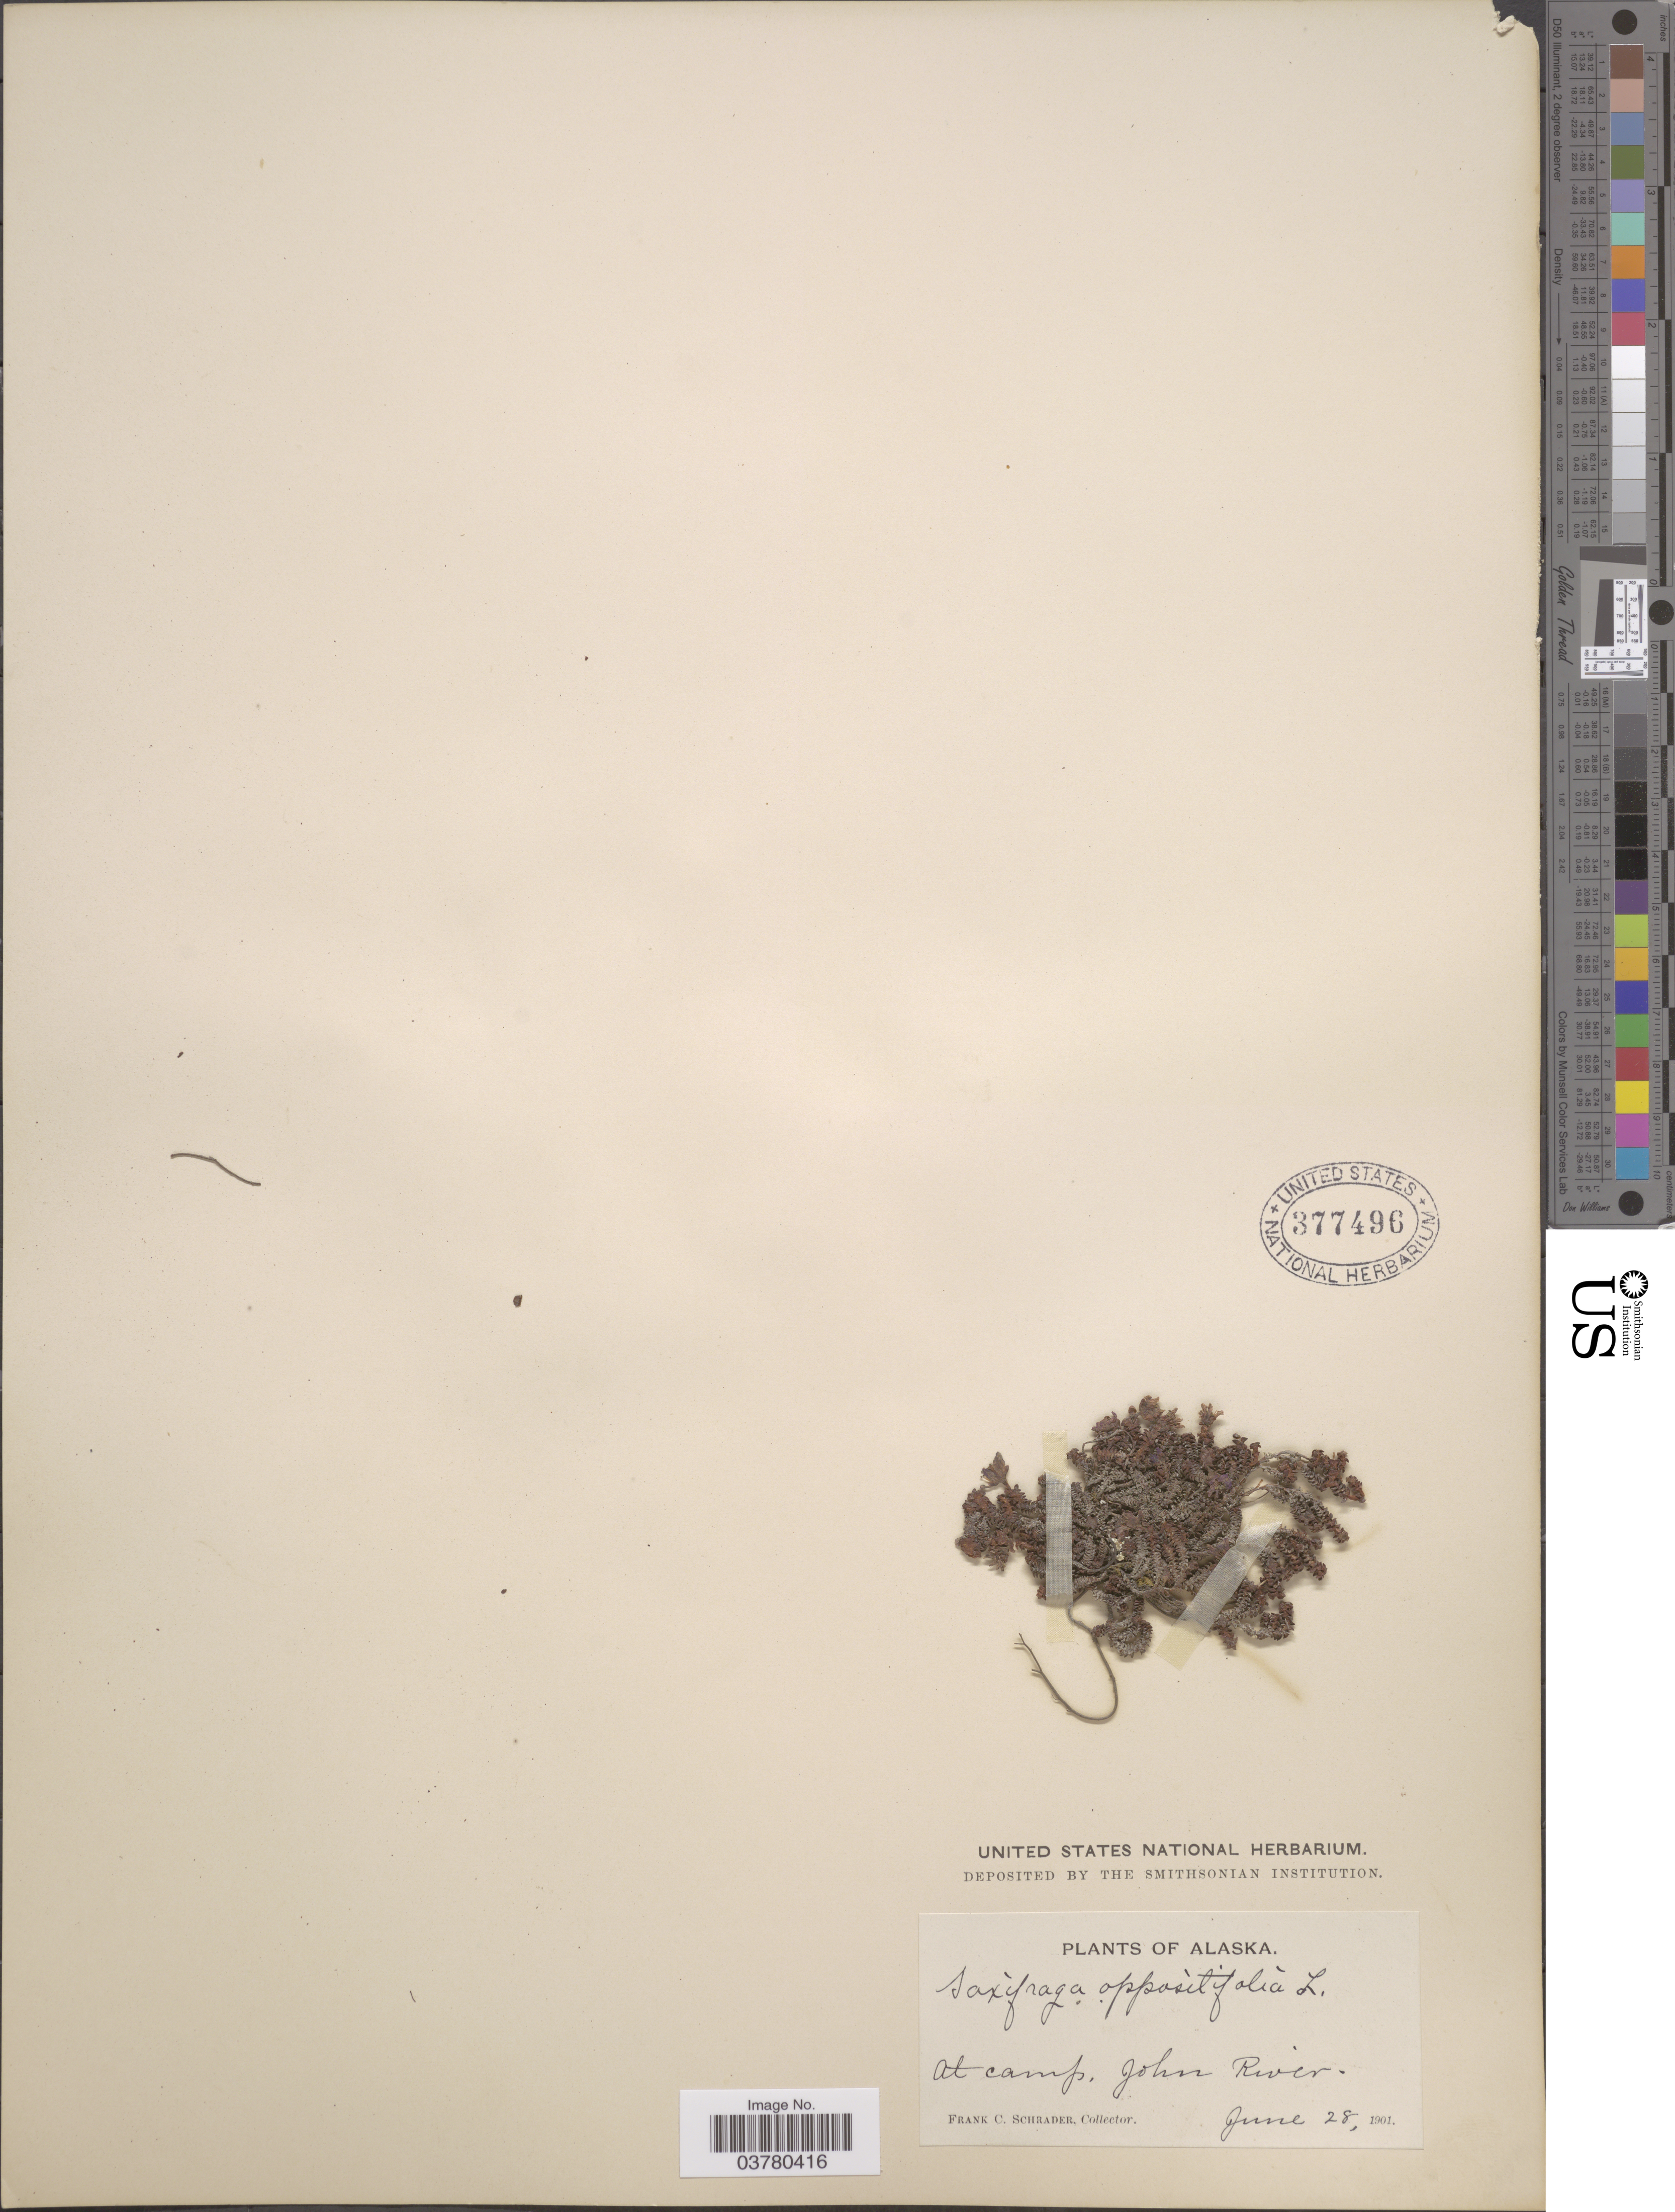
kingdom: Plantae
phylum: Tracheophyta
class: Magnoliopsida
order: Saxifragales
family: Saxifragaceae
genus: Saxifraga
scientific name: Saxifraga oppositifolia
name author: L.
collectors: F. C. Schrader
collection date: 1901-06-28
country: United States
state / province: Alaska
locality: At camp, John River.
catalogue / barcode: US 377496